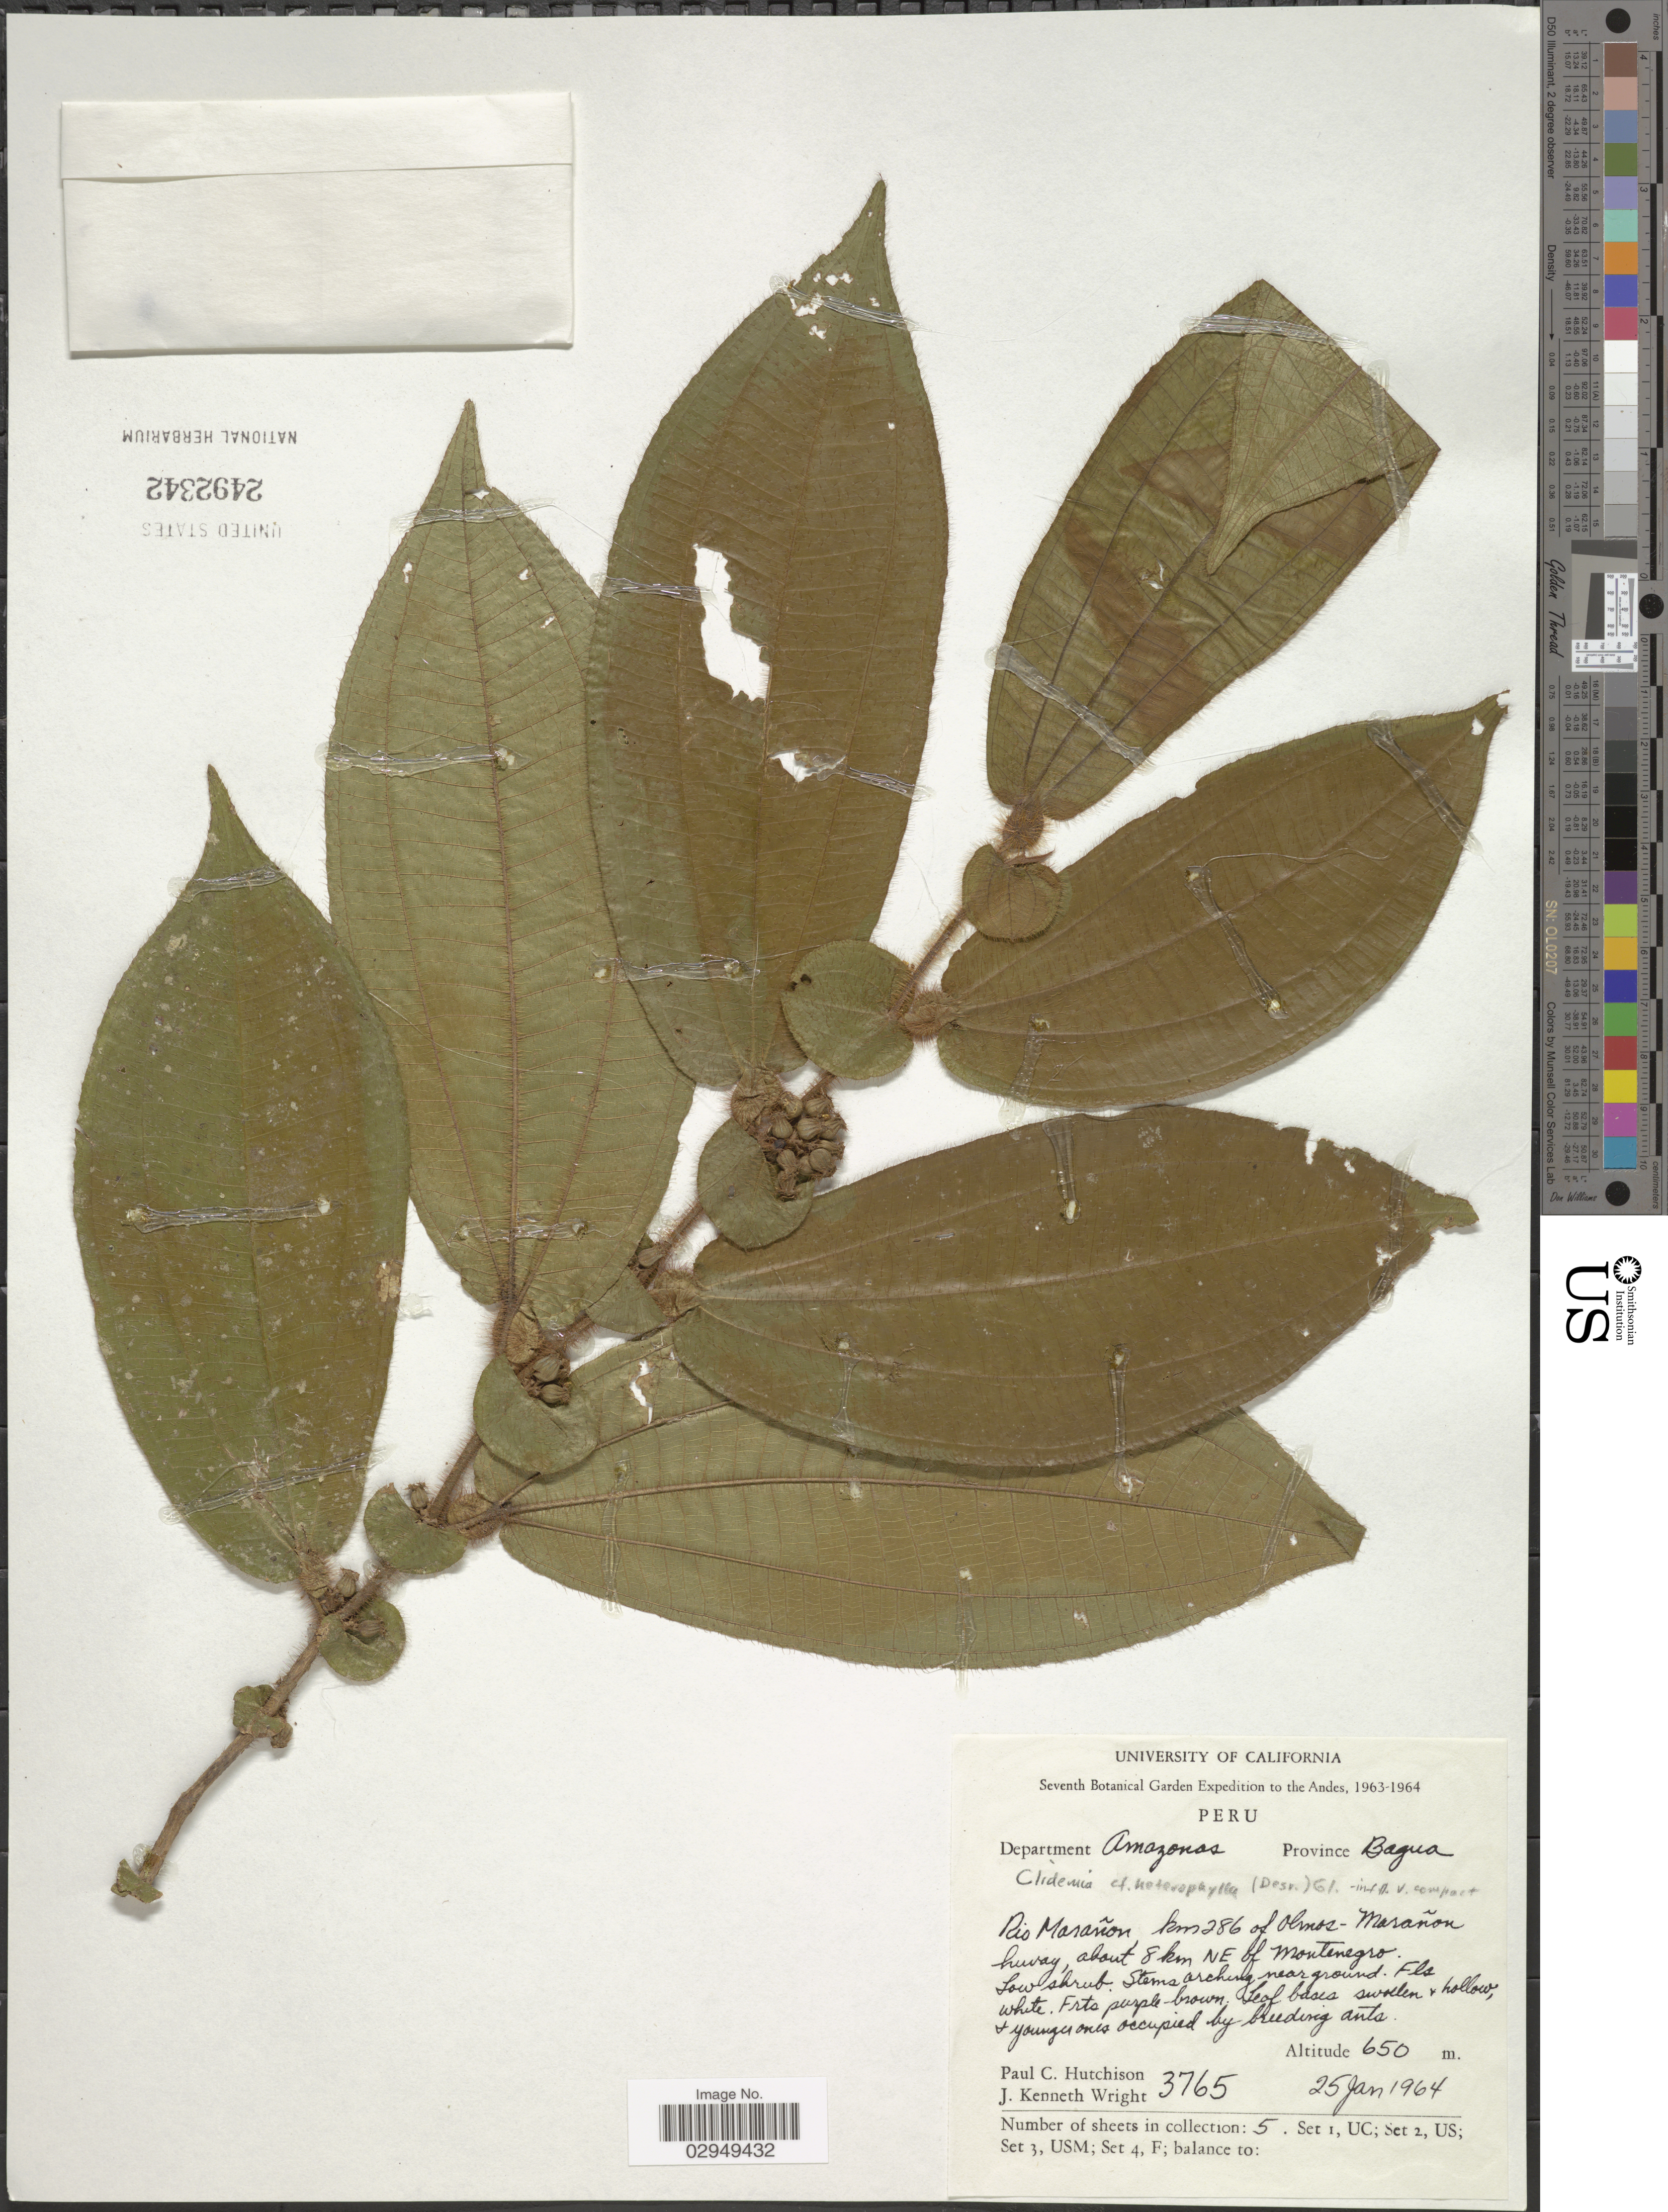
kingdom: Plantae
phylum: Tracheophyta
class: Magnoliopsida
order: Myrtales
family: Melastomataceae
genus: Clidemia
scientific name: Clidemia heterophylla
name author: Steud.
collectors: P. C. Hutchison & J. K. Wright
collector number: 3765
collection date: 1964-01-25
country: Peru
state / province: Amazonas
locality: Andes. Department Amazonas. Province Bagua. Rio Marañon, km 286 of Olmos-Marañon hiway, about 8 km NE of Montenegro.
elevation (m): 650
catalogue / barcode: US 2492342